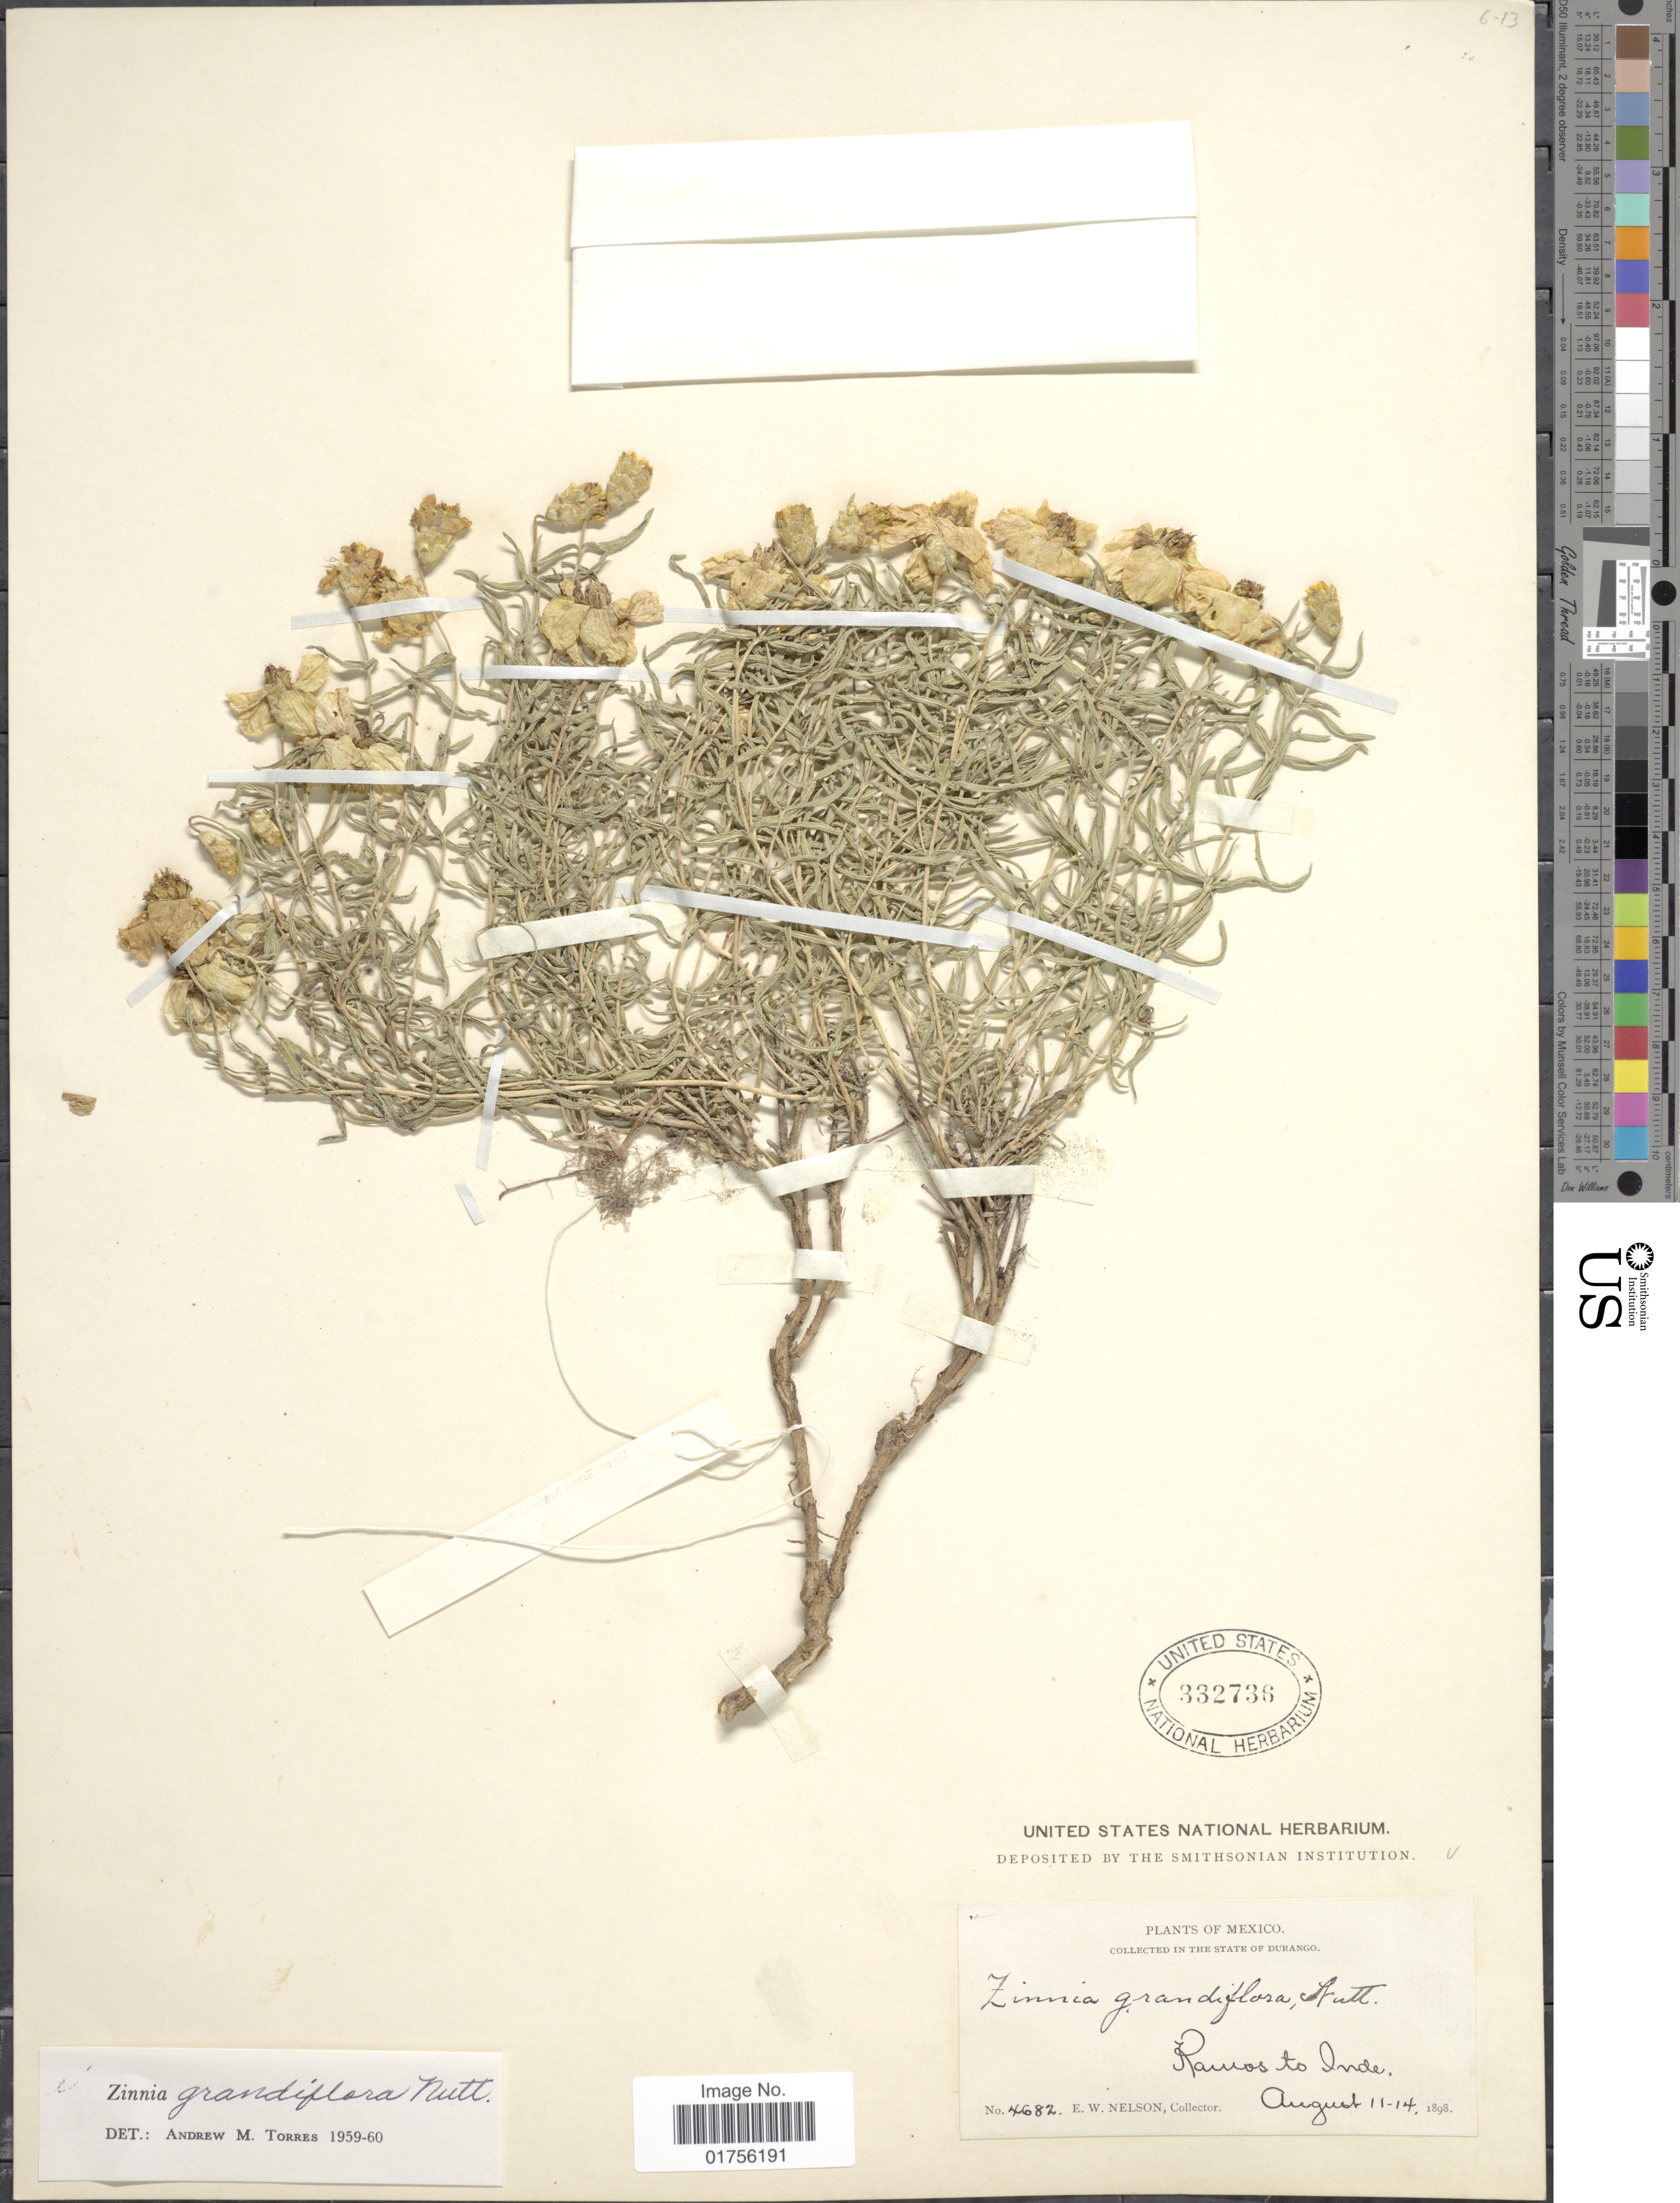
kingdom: Plantae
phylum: Tracheophyta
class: Magnoliopsida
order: Asterales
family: Asteraceae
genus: Zinnia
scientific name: Zinnia grandiflora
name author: Nutt.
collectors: E. W. Nelson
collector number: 4682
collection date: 1898-08-11/1898-08-14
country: Mexico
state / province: Durango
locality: In the State of Durango, Ramos to Inde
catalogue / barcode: US 332736